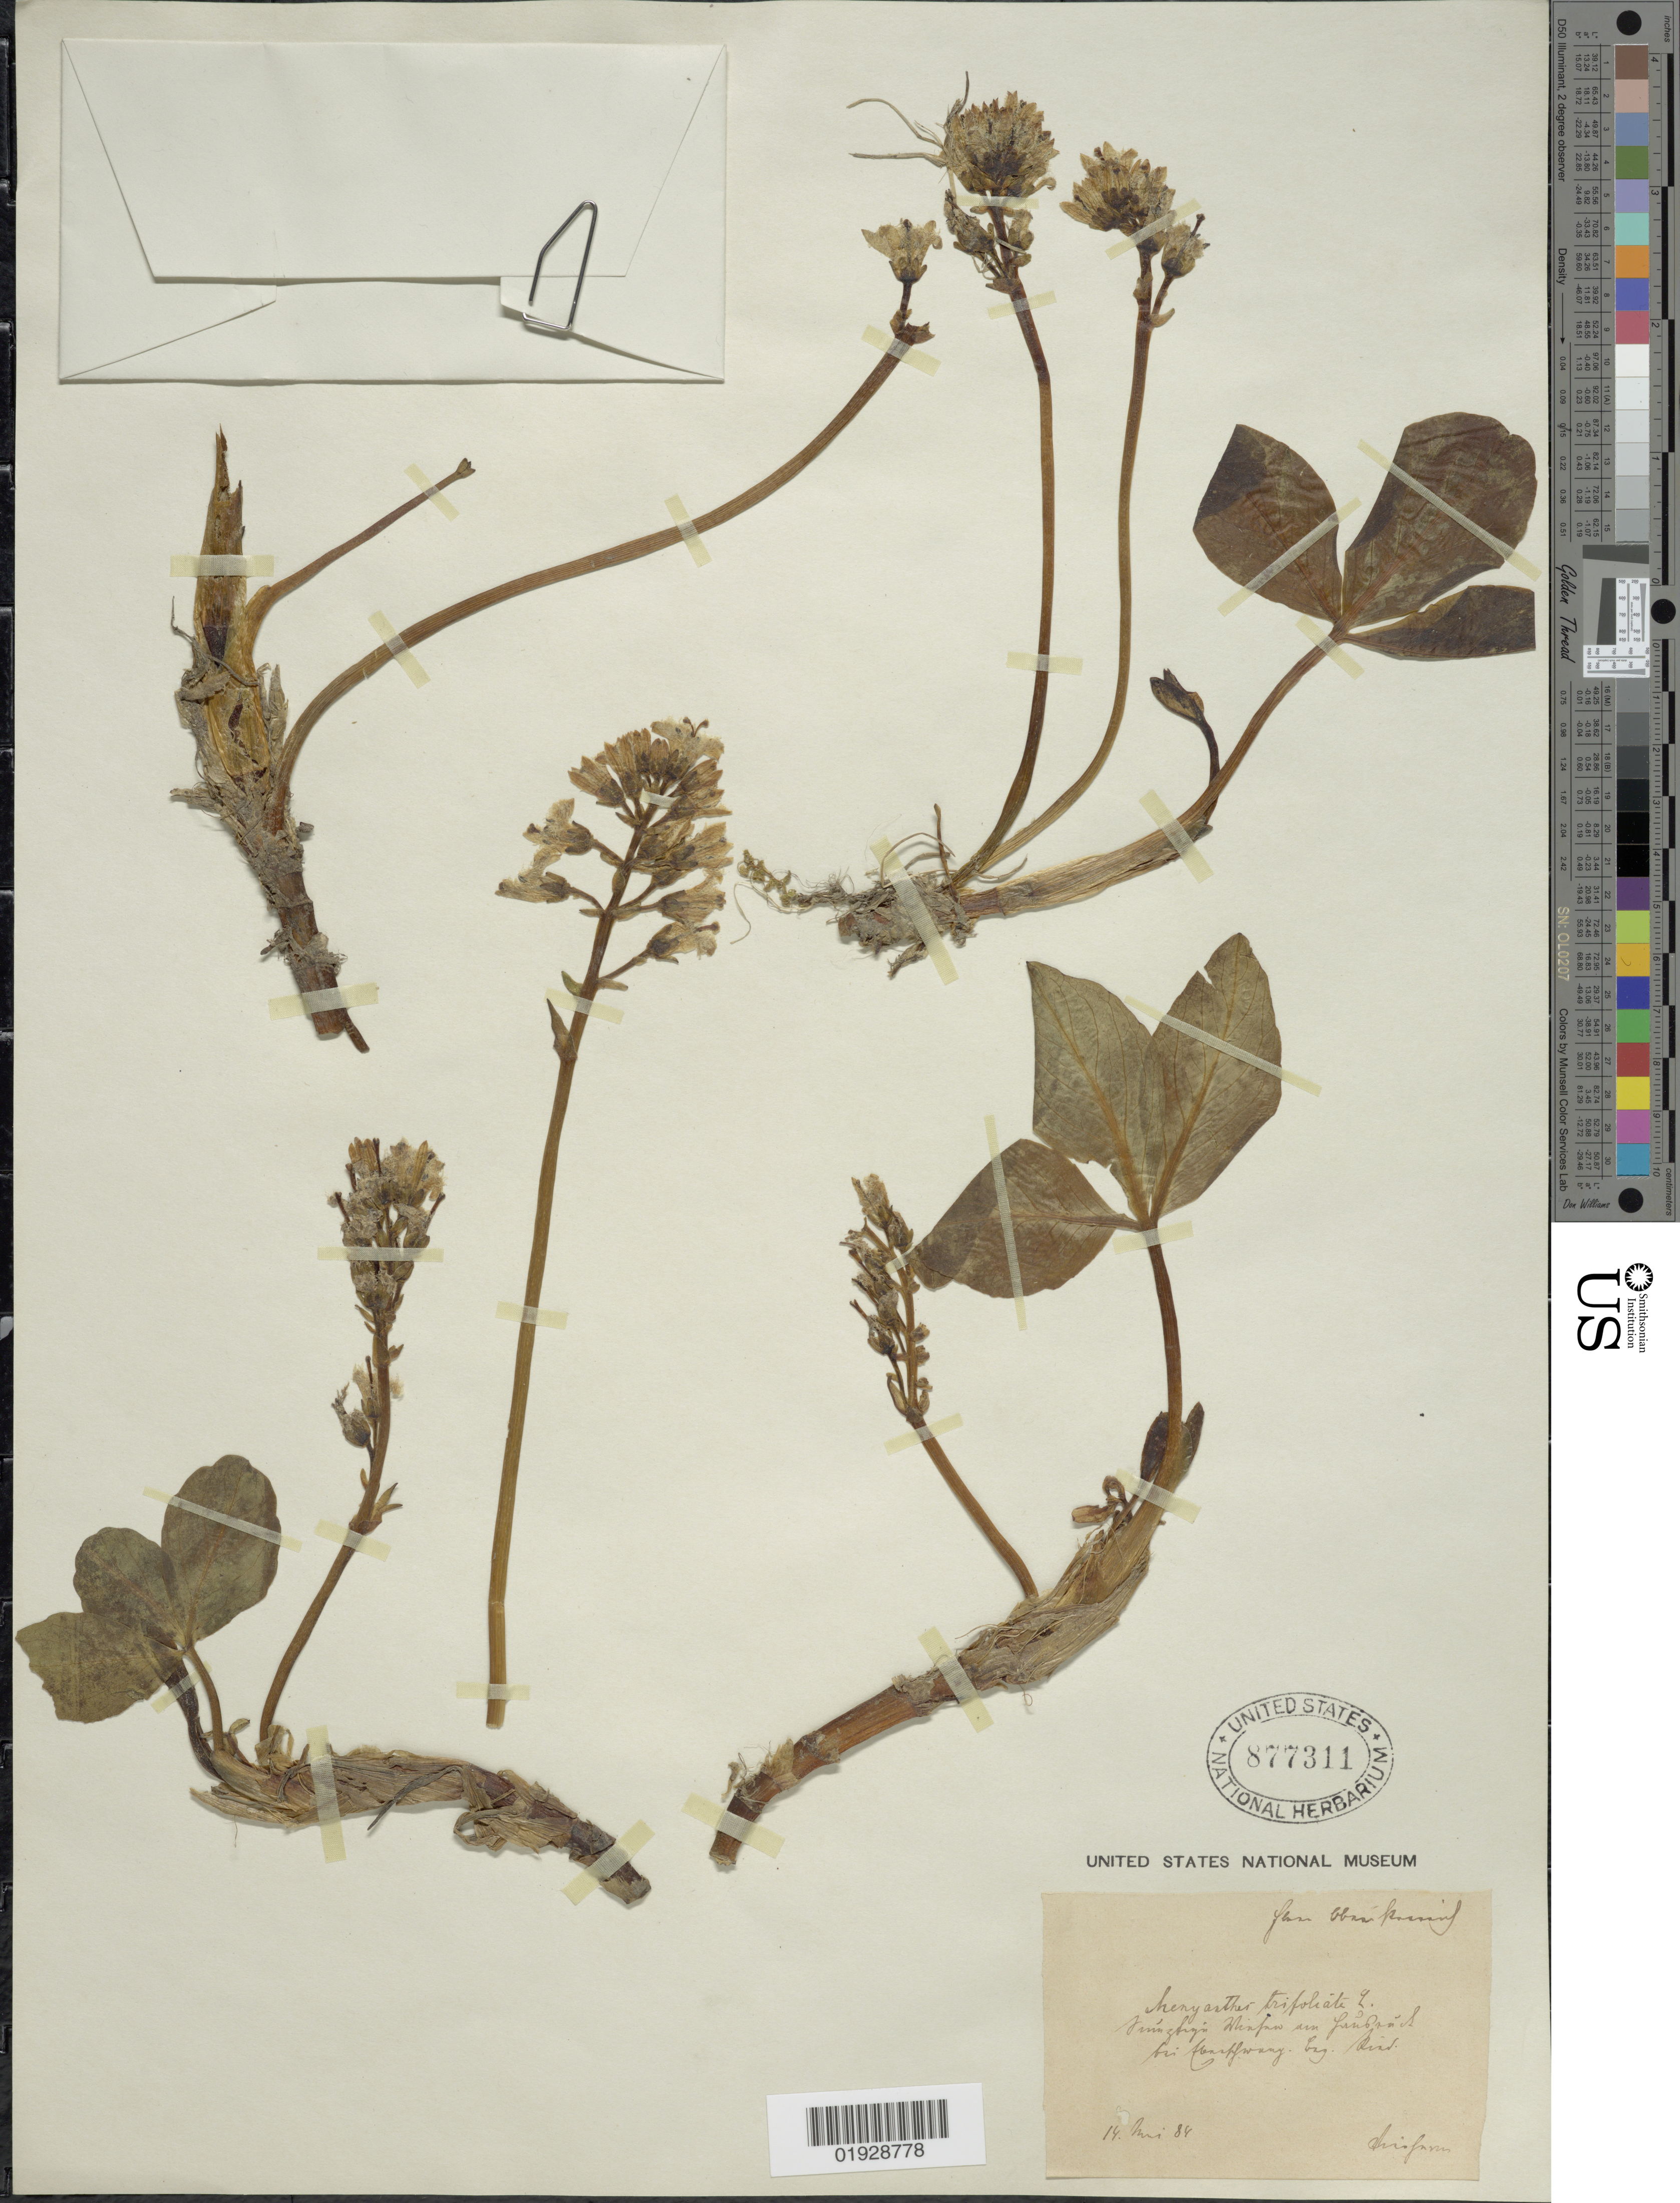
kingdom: Plantae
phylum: Tracheophyta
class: Magnoliopsida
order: Asterales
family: Menyanthaceae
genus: Menyanthes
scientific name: Menyanthes trifoliata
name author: L.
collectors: F. Vierhapper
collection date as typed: Transcribed d/m/y: 14/5/84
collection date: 1884-05-14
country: Austria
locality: Flora Oberösterreich, Sumpfige Wiesen am Hausruck bei Eberschwang, Bez. Ried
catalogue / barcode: US 877311